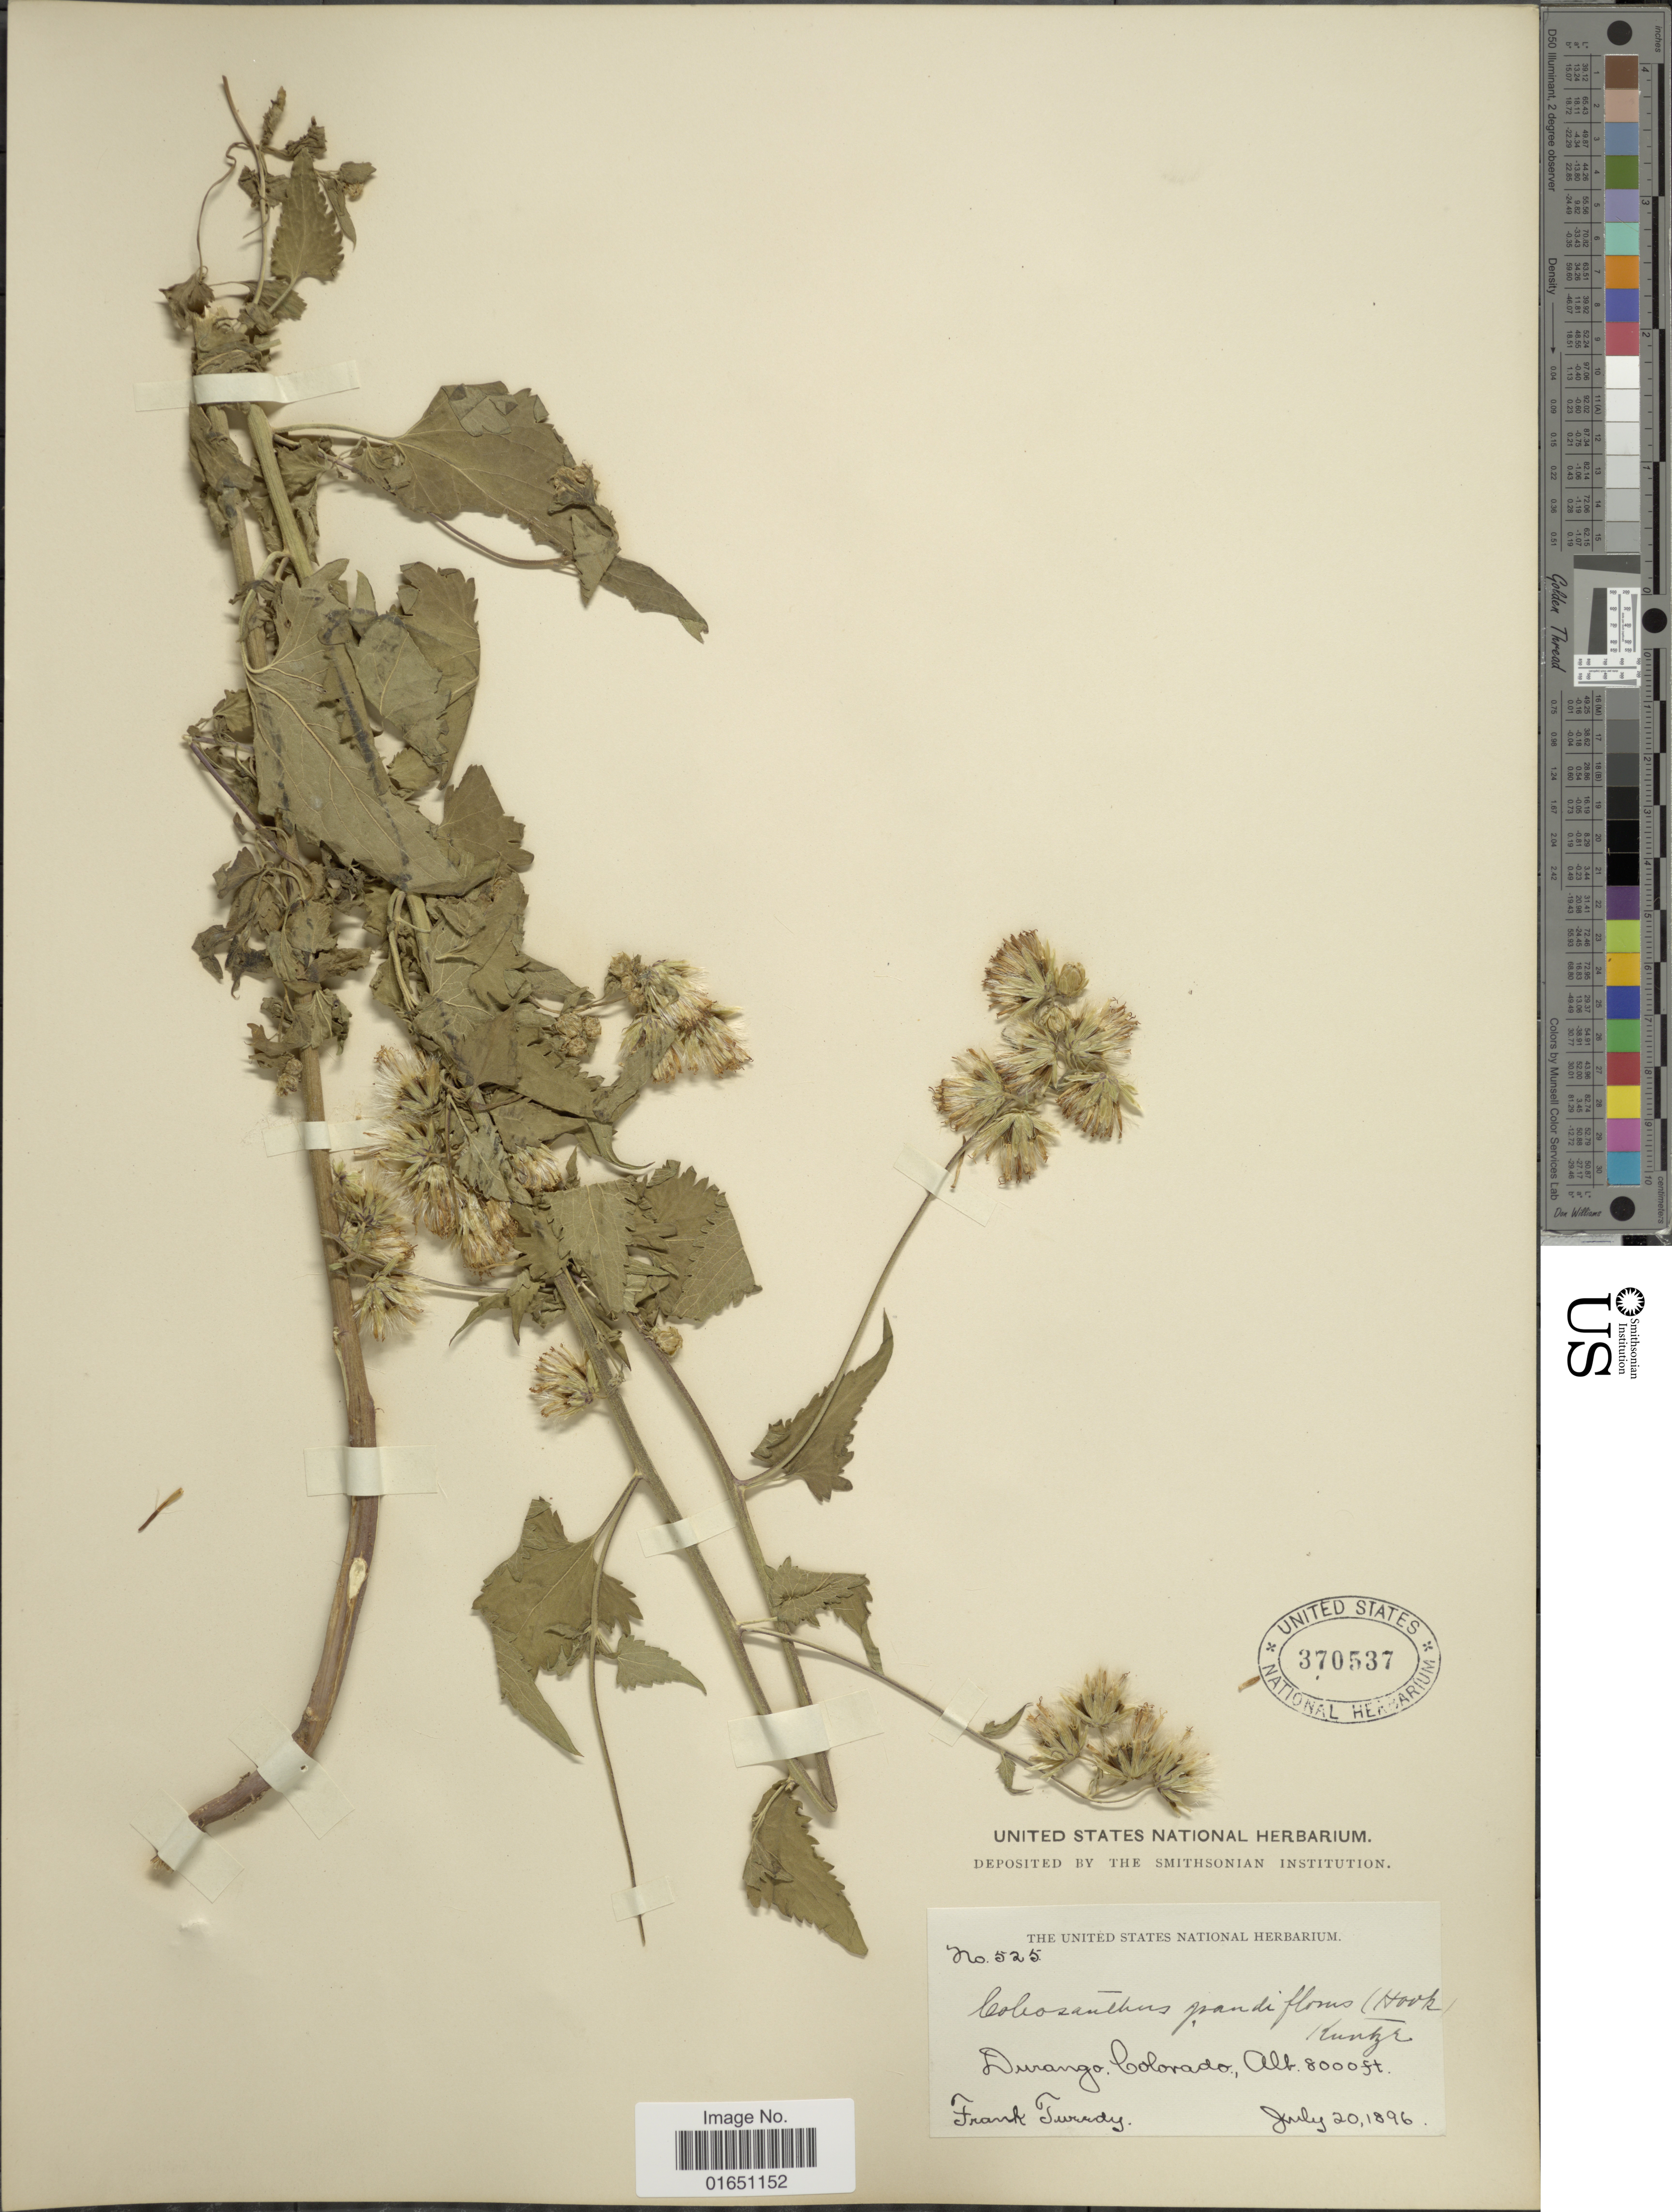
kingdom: Plantae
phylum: Tracheophyta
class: Magnoliopsida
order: Asterales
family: Asteraceae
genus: Brickellia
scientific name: Brickellia grandiflora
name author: (Hook.) Nutt.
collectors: F. Tweedy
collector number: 525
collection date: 1896-07-20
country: United States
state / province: Colorado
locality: Durango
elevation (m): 2438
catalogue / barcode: US 370537